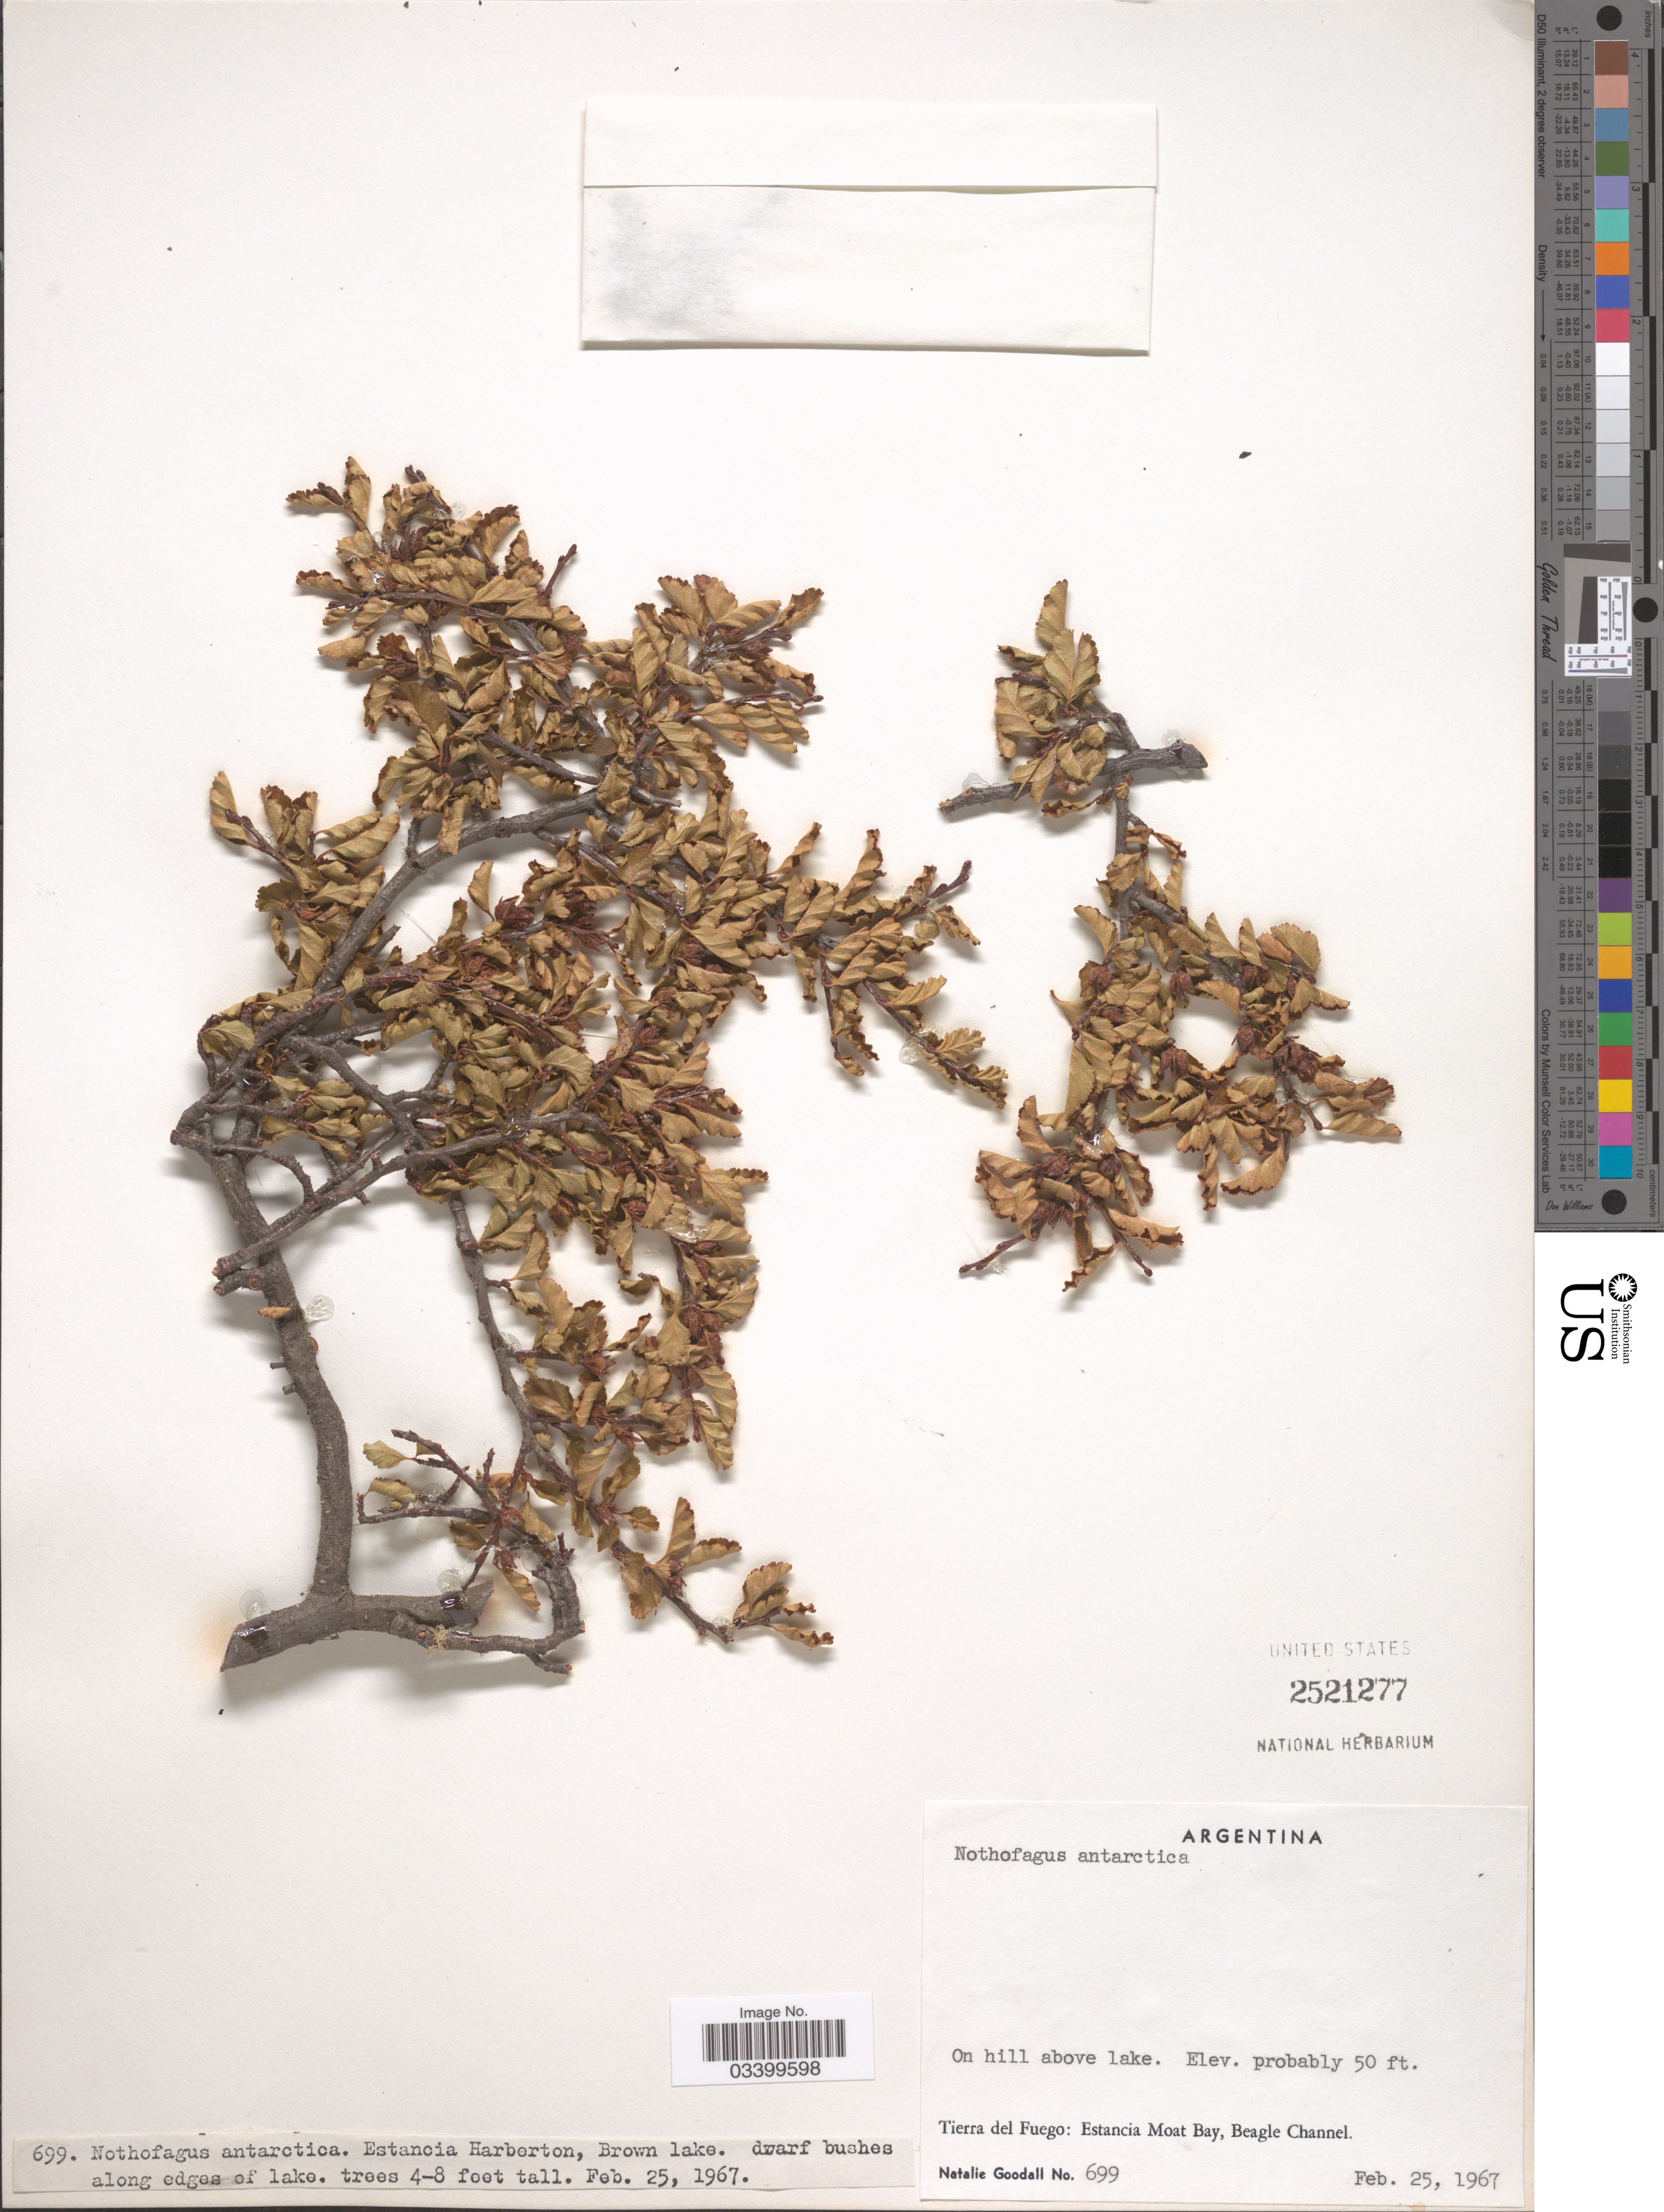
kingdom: Plantae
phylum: Tracheophyta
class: Magnoliopsida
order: Fagales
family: Nothofagaceae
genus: Nothofagus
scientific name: Nothofagus antarctica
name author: (G. Forst.) Oerst.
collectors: N. Goodall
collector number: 699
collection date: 1967-02-25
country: Argentina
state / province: Tierra del Fuego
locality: On hill above lake. Estancia Moat Bay, Beagle Channel. Estancia Harberton, Brown lake.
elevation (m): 15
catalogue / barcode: US 2521277